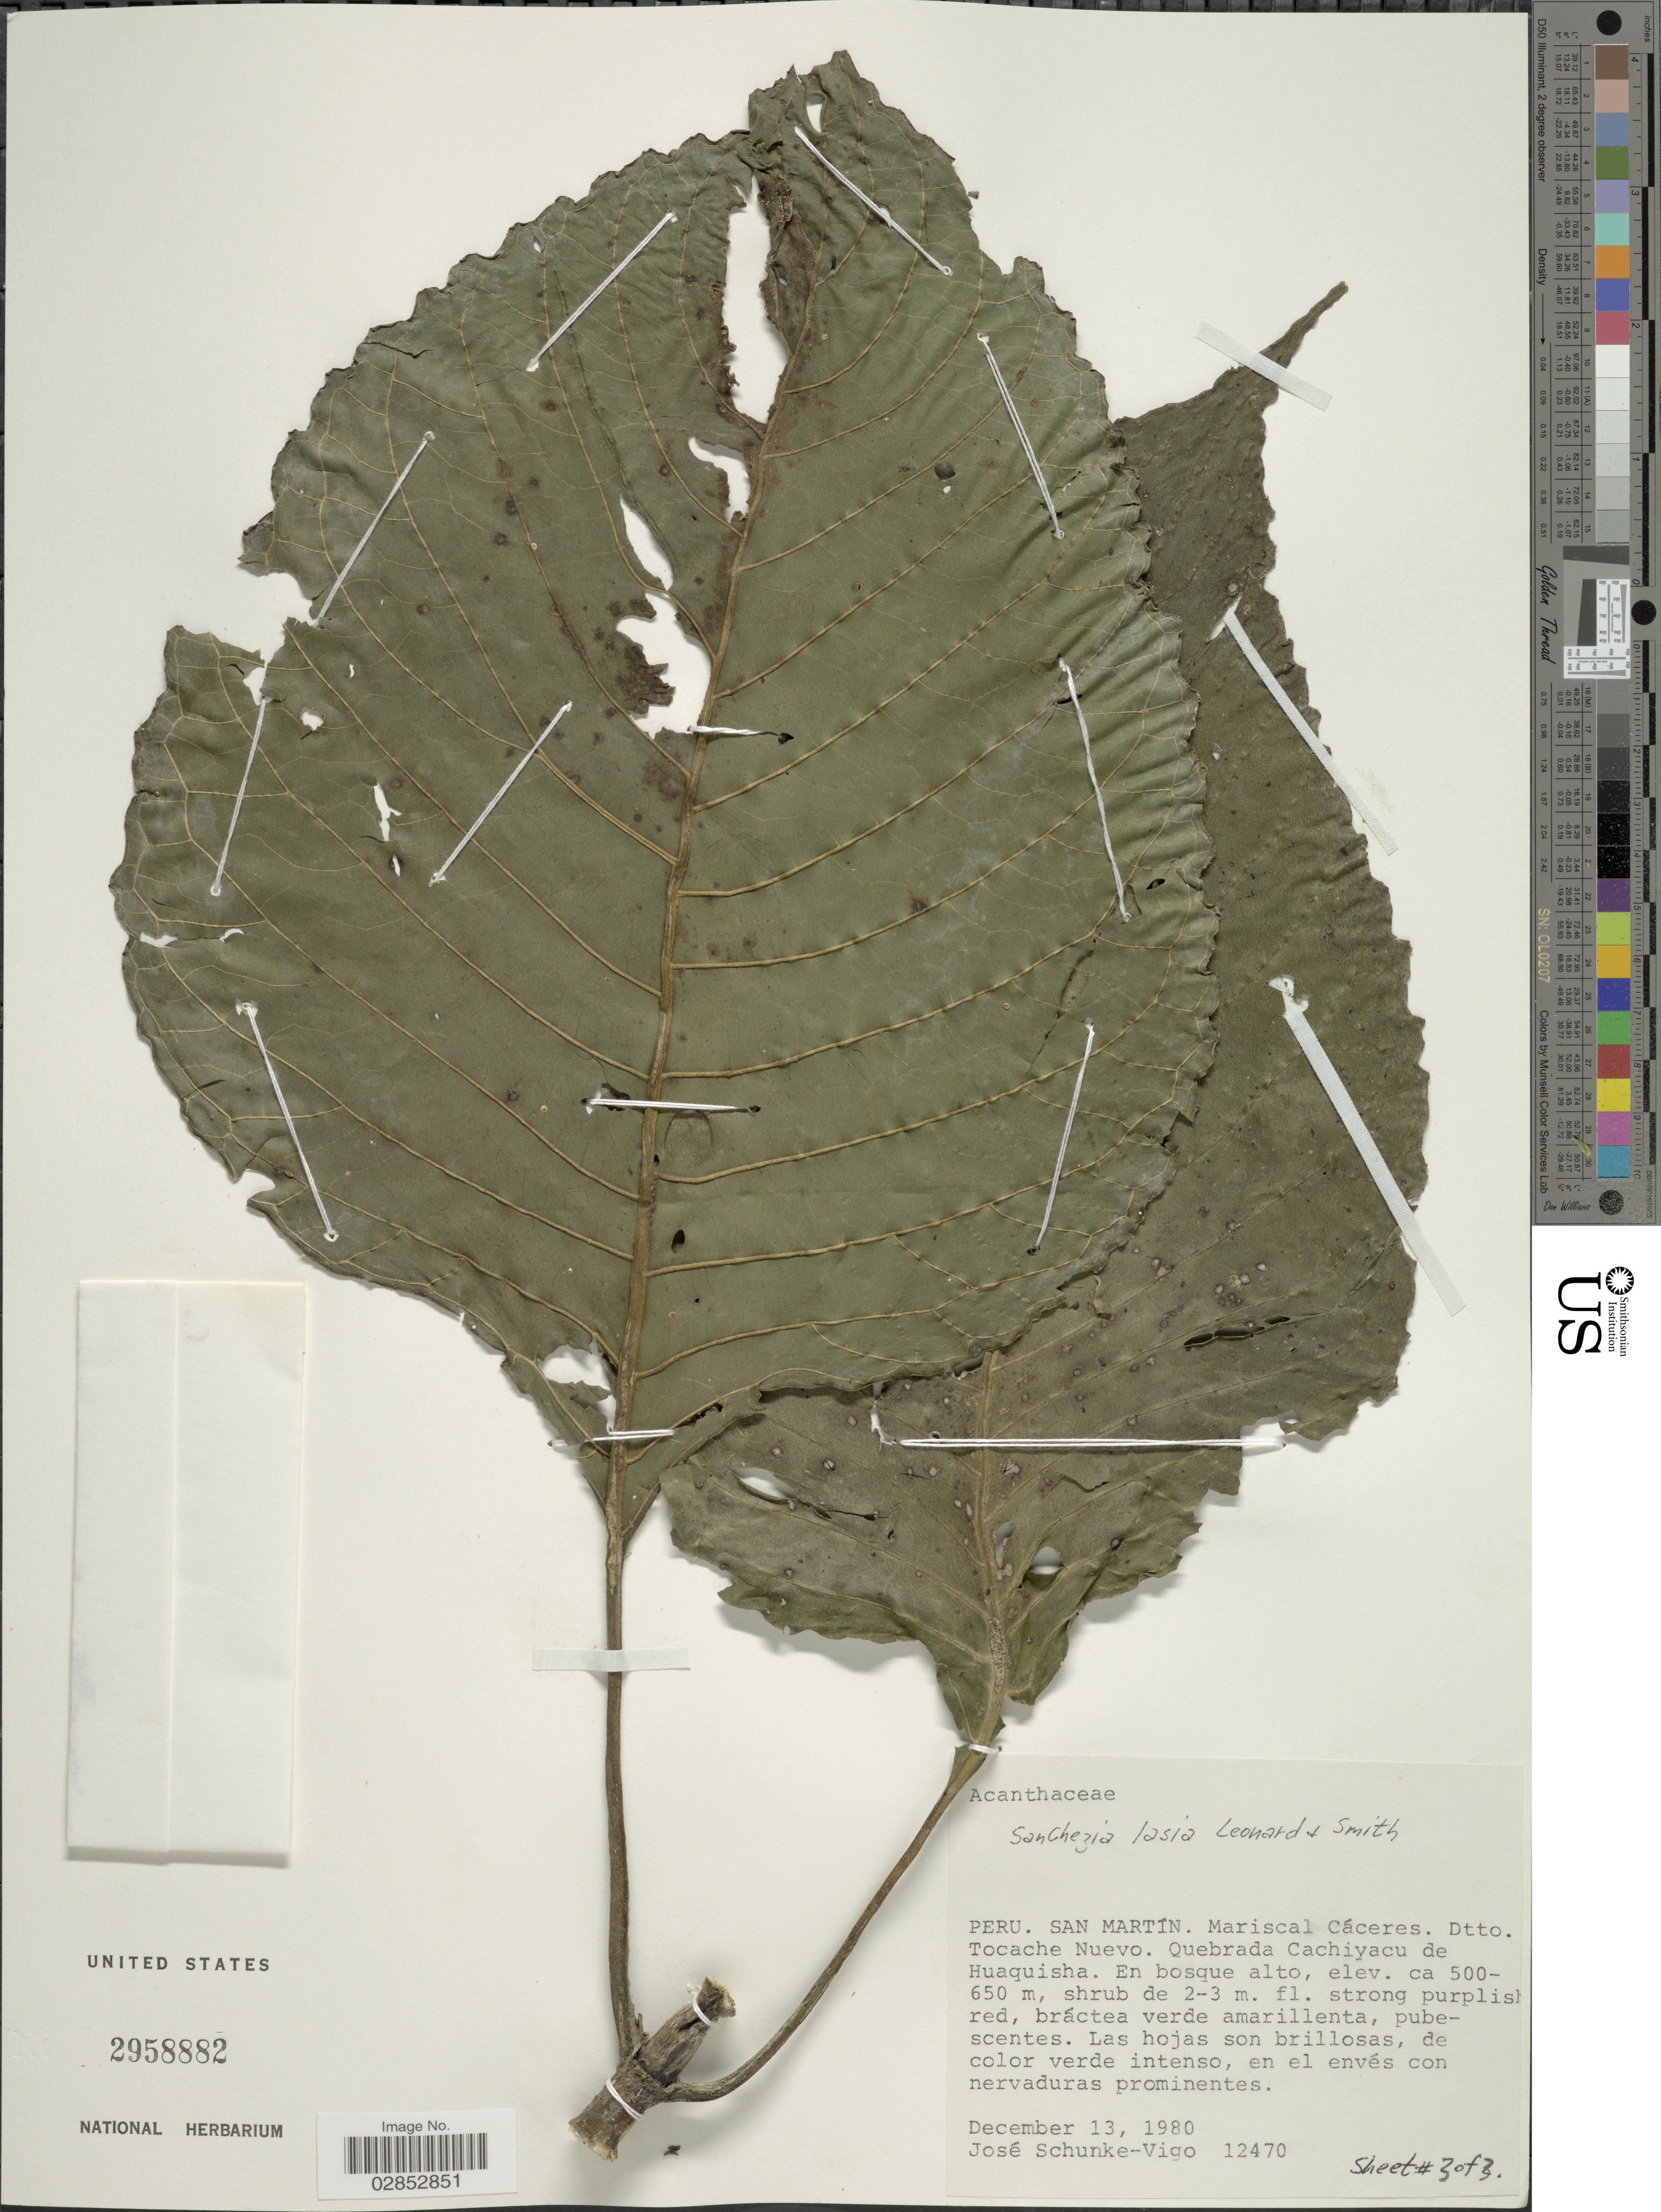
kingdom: Plantae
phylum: Tracheophyta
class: Magnoliopsida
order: Lamiales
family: Acanthaceae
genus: Sanchezia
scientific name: Sanchezia lasia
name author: Leonard & L.B. Sm.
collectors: J. Schunke Vigo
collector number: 12470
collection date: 1980-12-13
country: Peru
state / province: San Martín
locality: Mariscal Cáceres. Dtto. Tocache Nuevo. Quebrada Cachiyacu de Huaquisha.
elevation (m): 500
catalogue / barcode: US 2958882